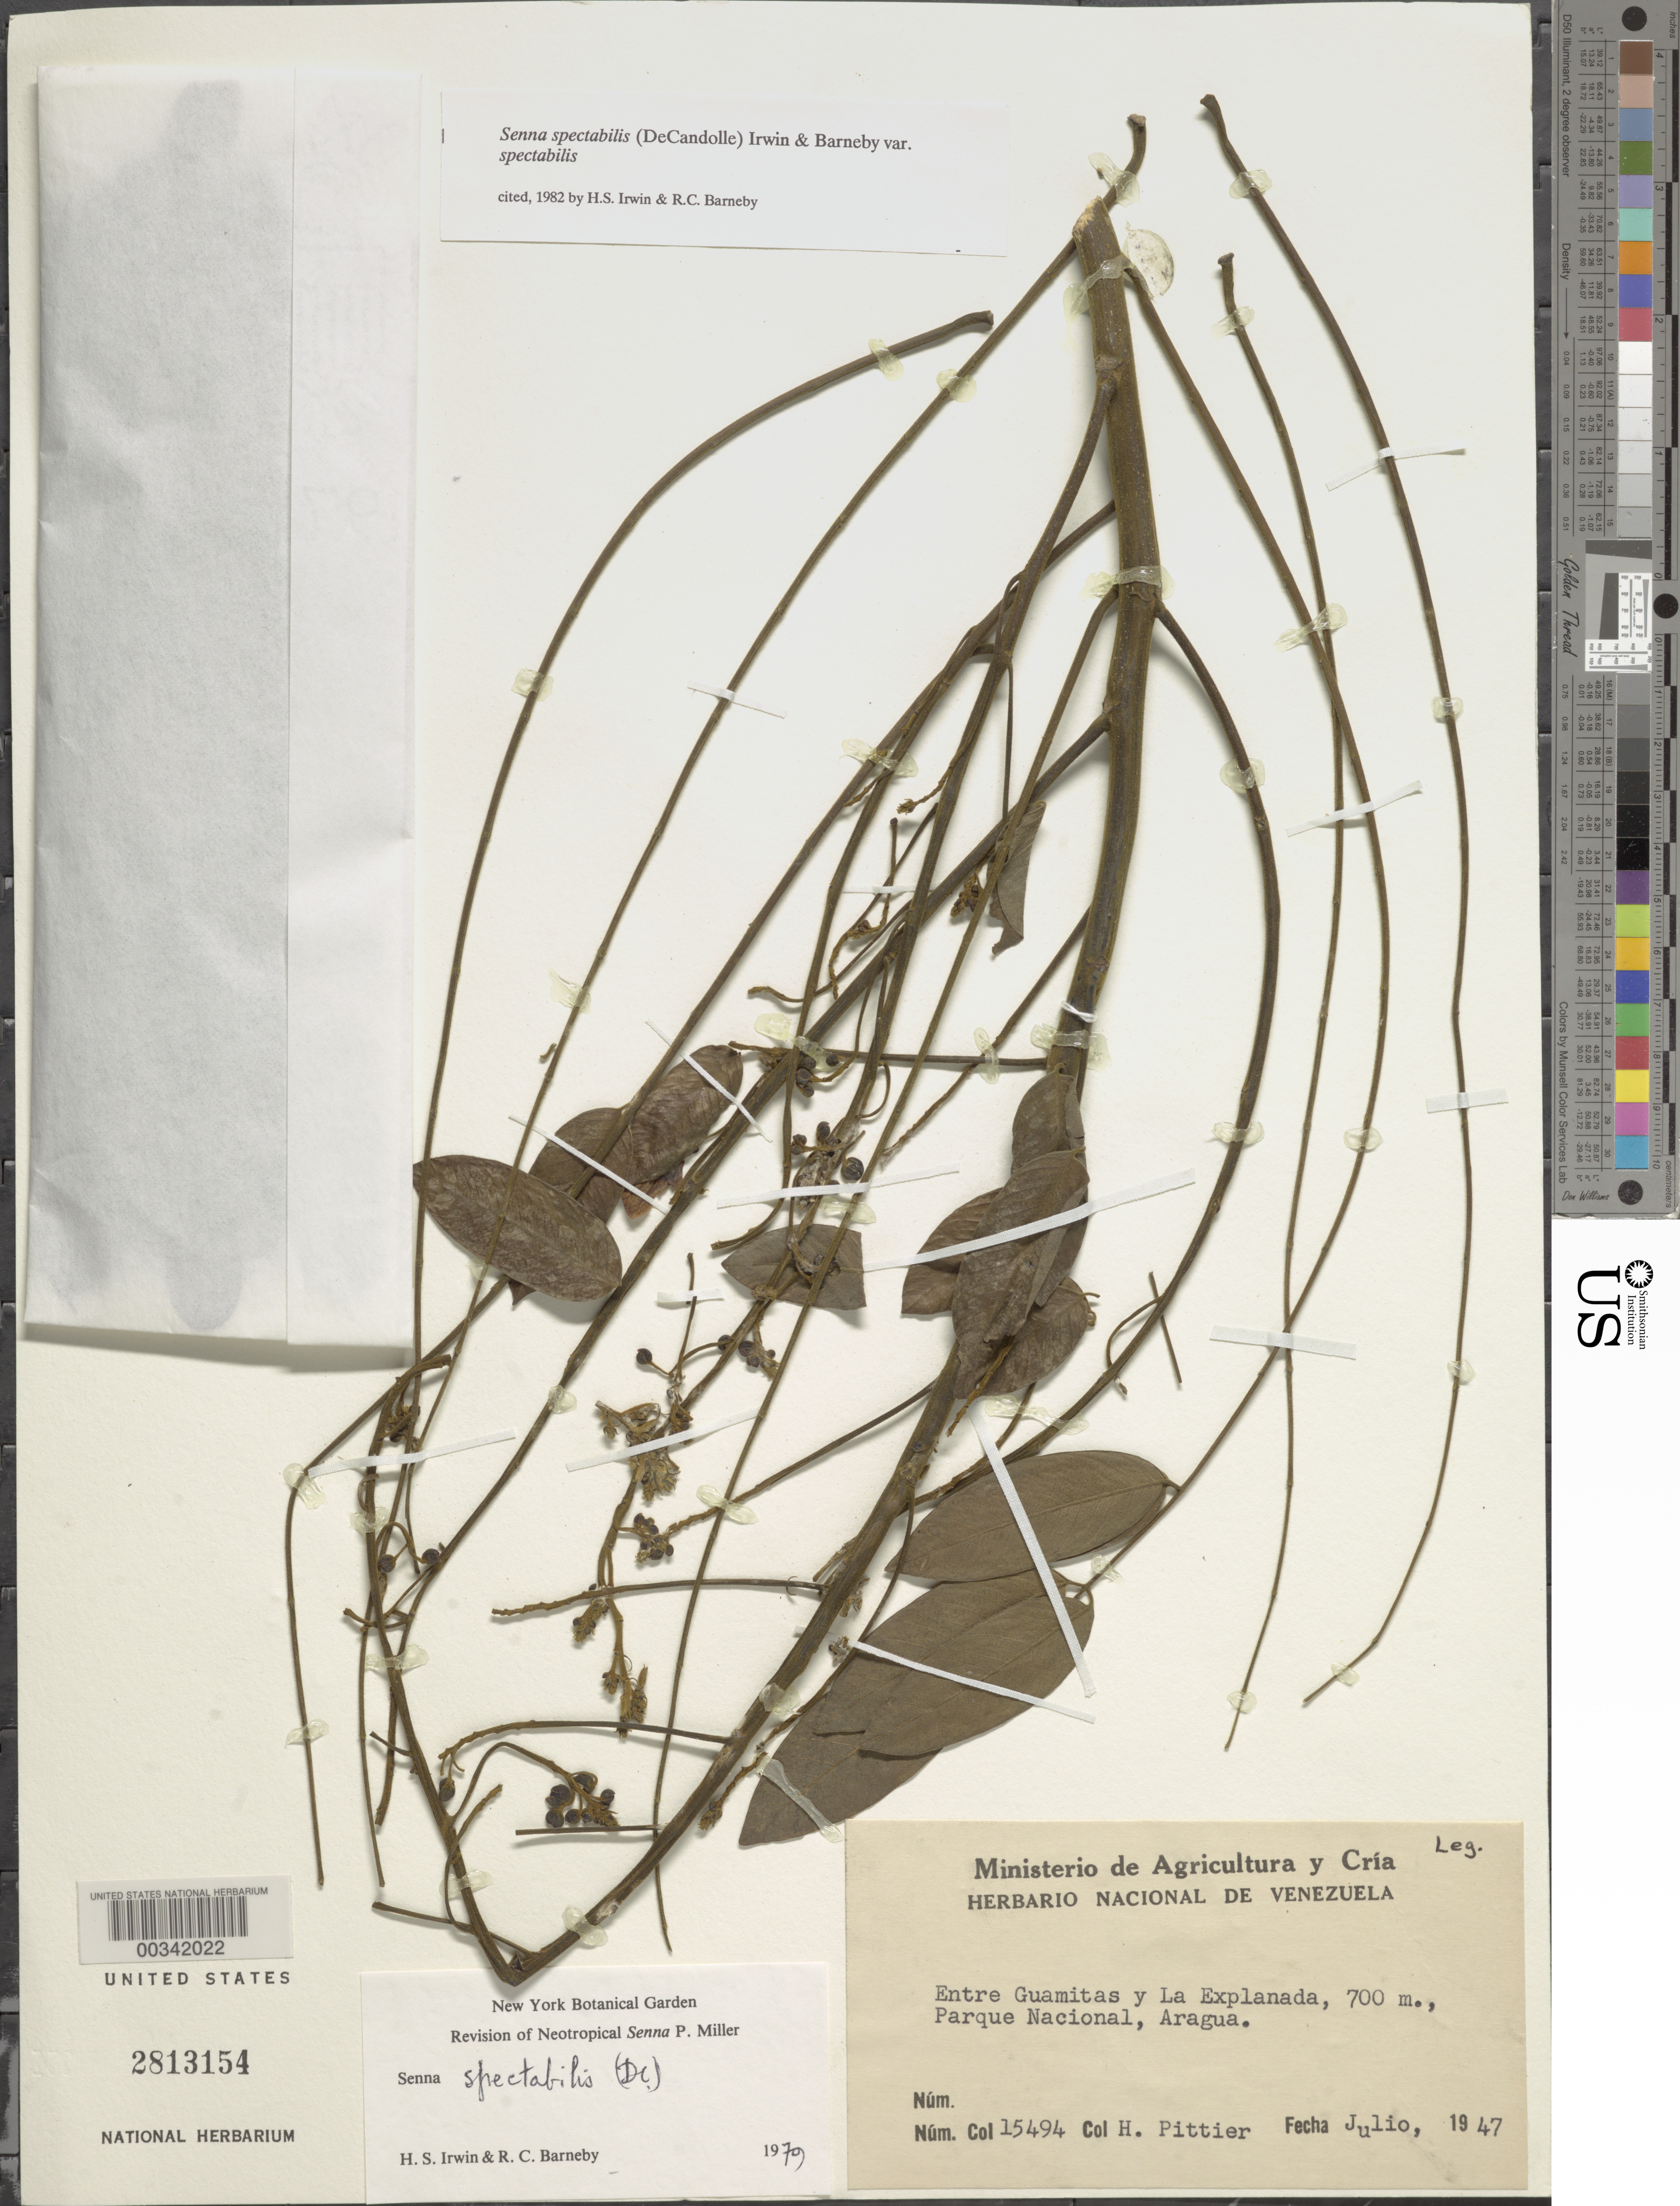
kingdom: Plantae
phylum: Tracheophyta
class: Magnoliopsida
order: Fabales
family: Fabaceae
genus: Senna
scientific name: Senna spectabilis var. spectabilis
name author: (DC.) H.S. Irwin & Barneby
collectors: H. F. Pittier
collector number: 15494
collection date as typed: Jul 1947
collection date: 1947-07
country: Venezuela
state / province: Aragua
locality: Entre guamitas y la explanada; parque nacional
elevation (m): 700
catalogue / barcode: US 2813154